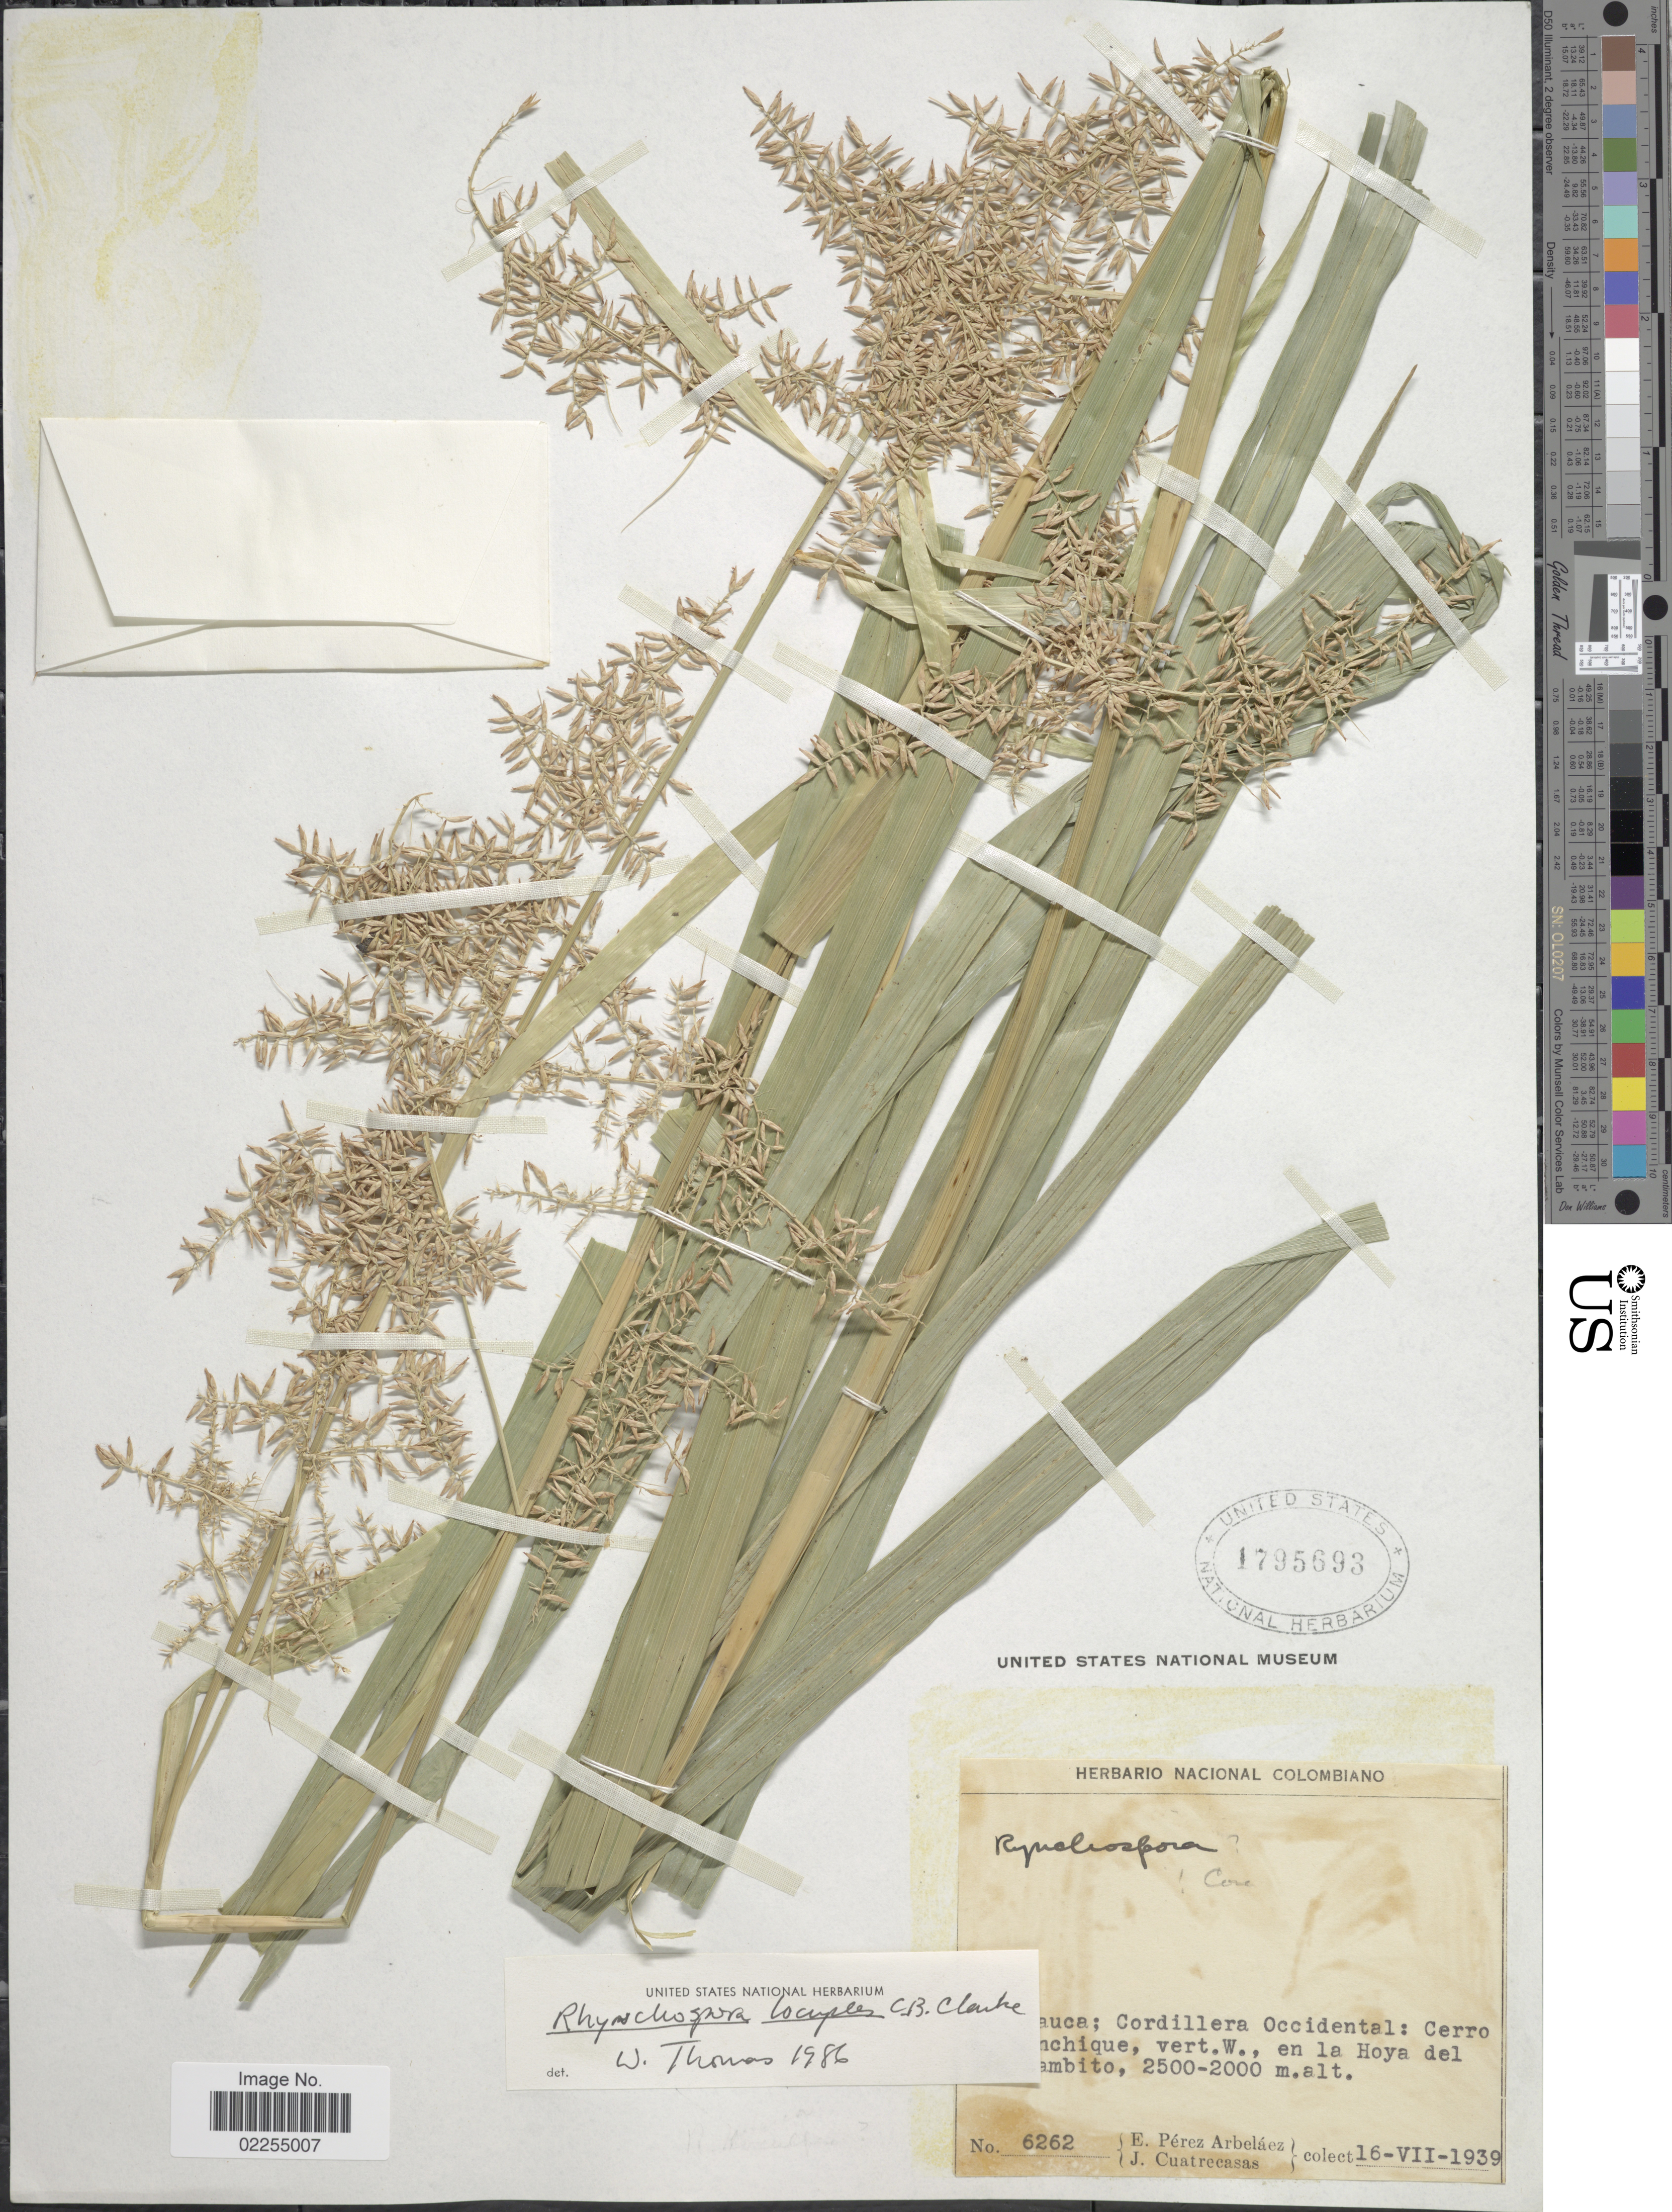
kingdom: Plantae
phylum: Tracheophyta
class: Liliopsida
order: Poales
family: Cyperaceae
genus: Rhynchospora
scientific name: Rhynchospora locuples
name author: C.B. Clarke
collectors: E. Pérez Arbeláez & J. Cuatrecasas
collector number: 6262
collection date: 1939-07-16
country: Colombia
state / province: Cauca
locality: Cordillera Occidental: Cerro Manchique, vert. W., en la Hoya del Cambito [interpreted]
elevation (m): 2000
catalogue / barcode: US 1795693